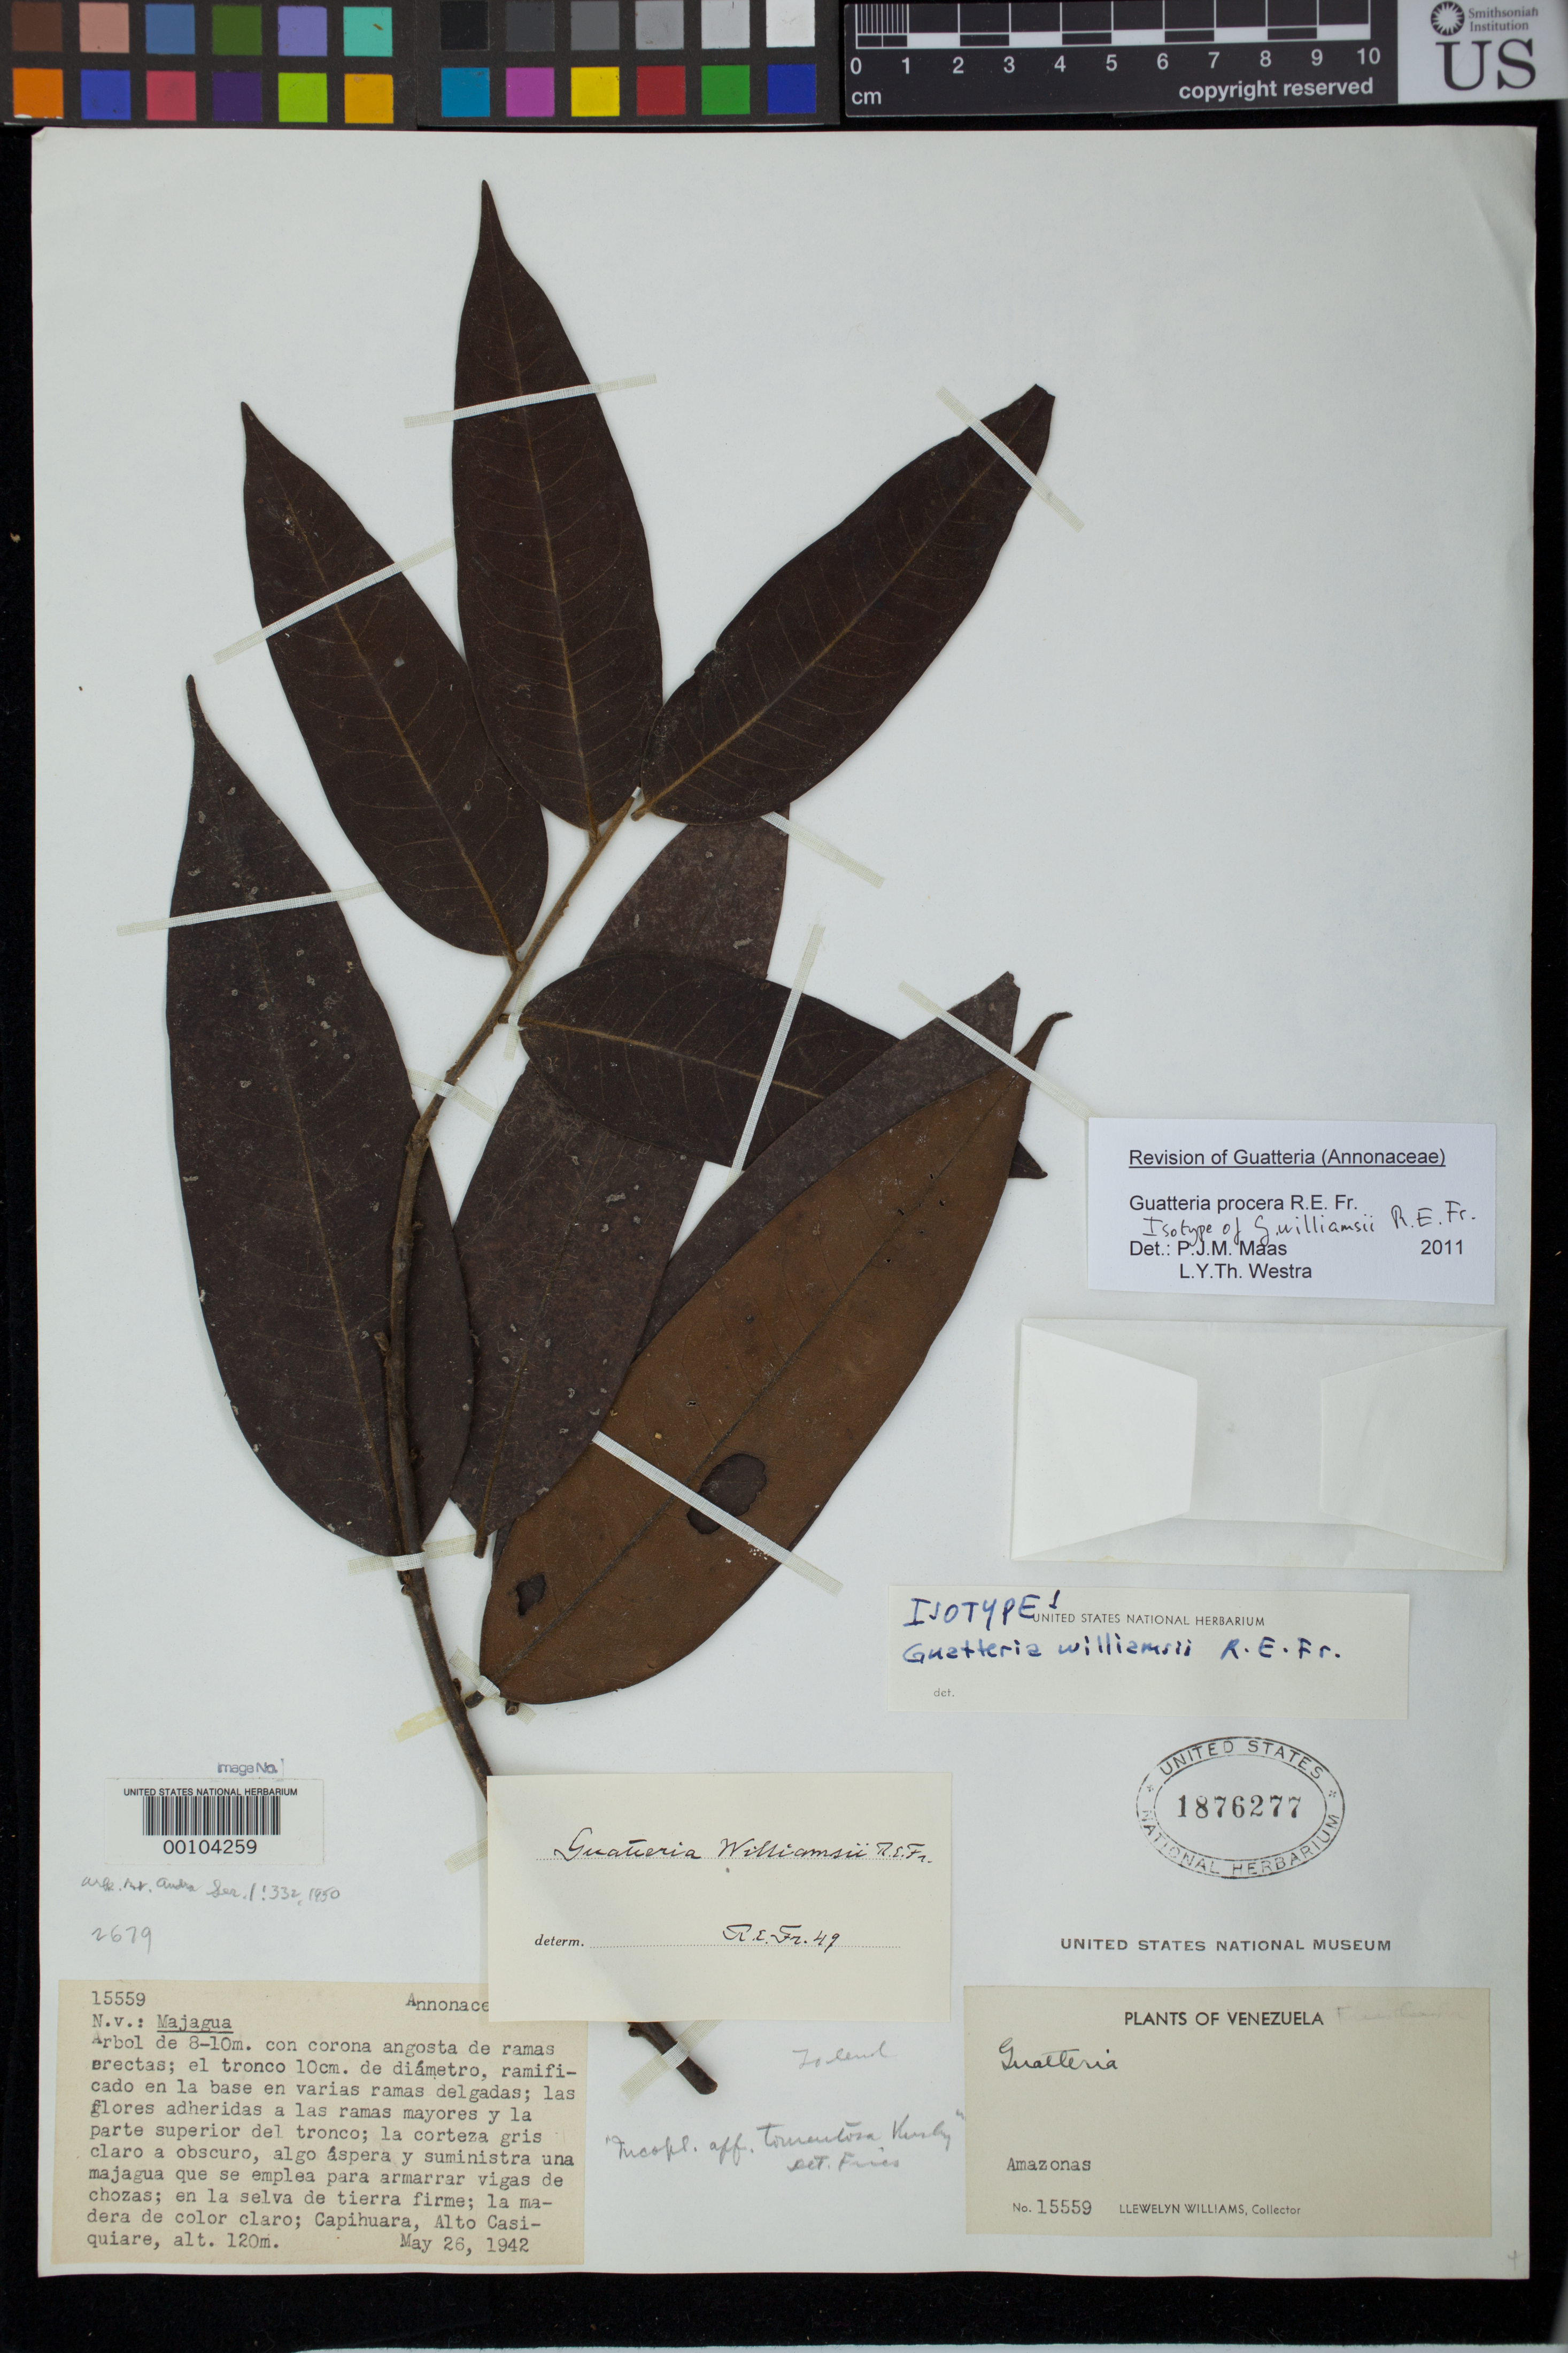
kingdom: Plantae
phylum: Tracheophyta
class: Magnoliopsida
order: Magnoliales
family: Annonaceae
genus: Guatteria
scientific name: Guatteria williamsii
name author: R.E. Fr.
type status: Isotype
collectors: Ll. Williams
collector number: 15559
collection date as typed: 26 May 1942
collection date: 1942-05-26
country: Venezuela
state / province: Amazonas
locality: Capihuara, Alto Casiquiare.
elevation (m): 120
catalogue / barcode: US 1876277